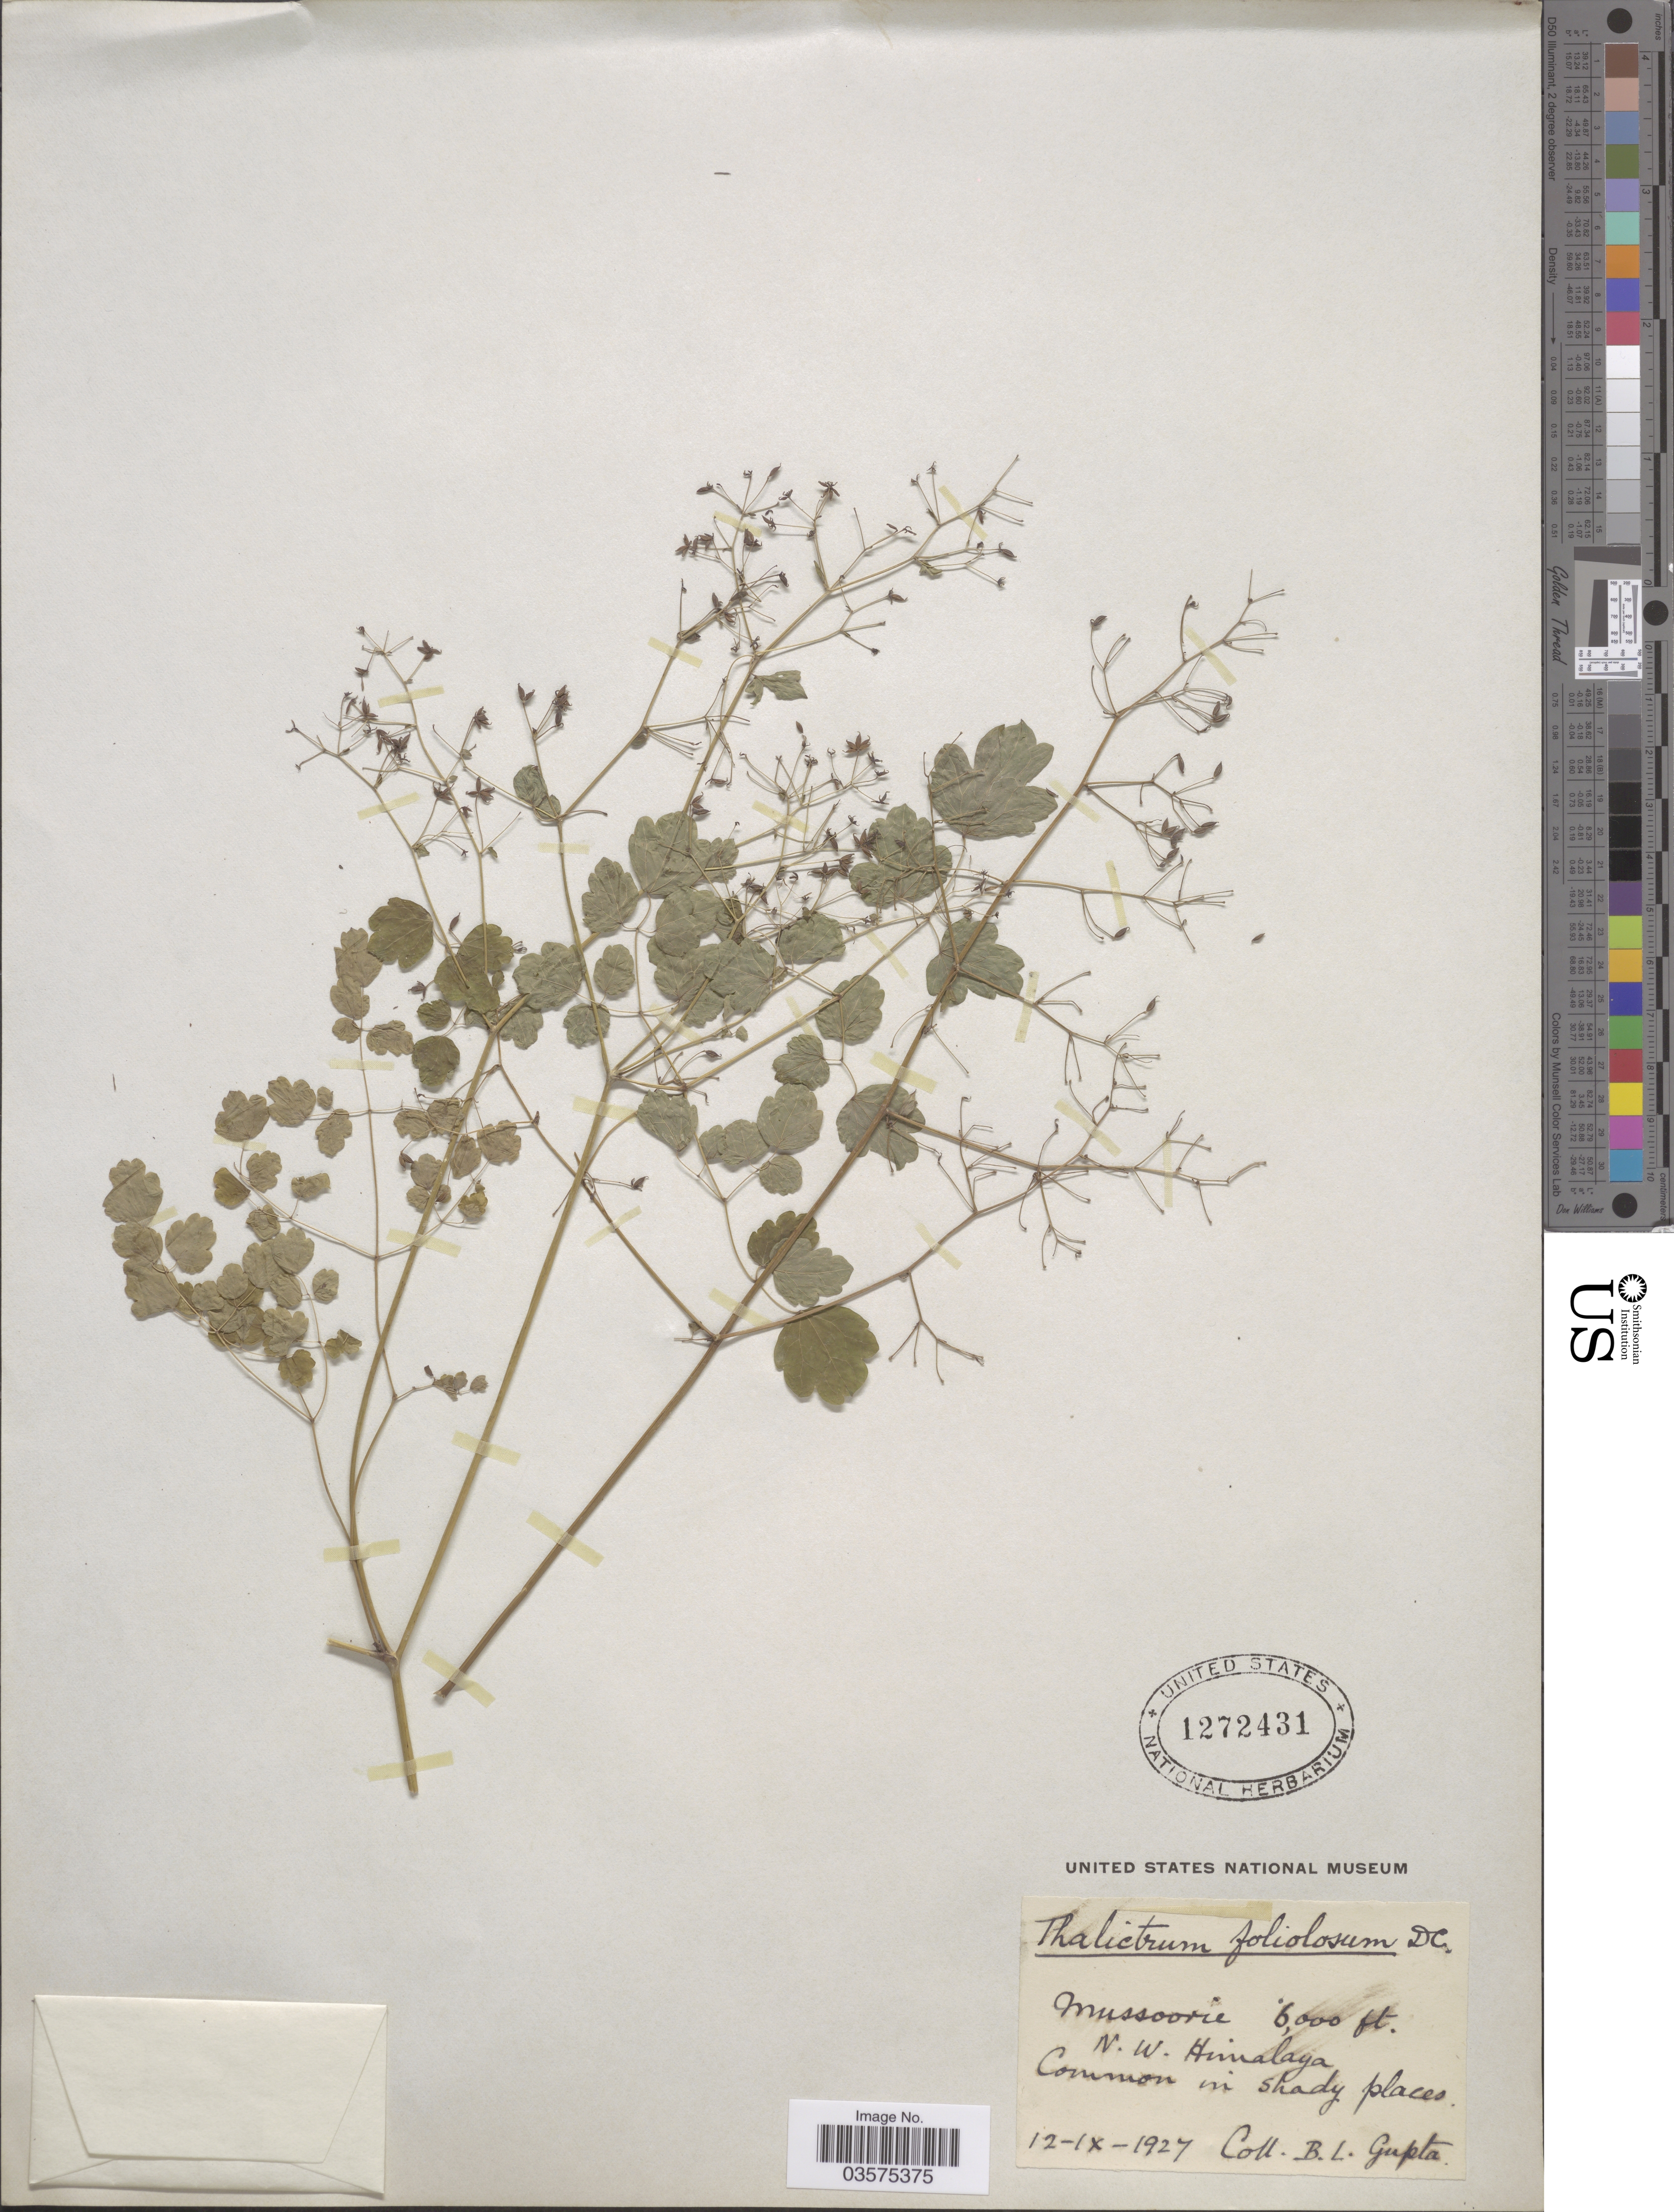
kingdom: Plantae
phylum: Tracheophyta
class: Magnoliopsida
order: Ranunculales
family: Ranunculaceae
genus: Thalictrum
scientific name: Thalictrum foliolosum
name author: DC.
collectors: B. L. Gupta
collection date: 1927-09-12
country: India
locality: Mussoorie. N.W. Himalaya.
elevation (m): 1829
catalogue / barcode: US 1272431